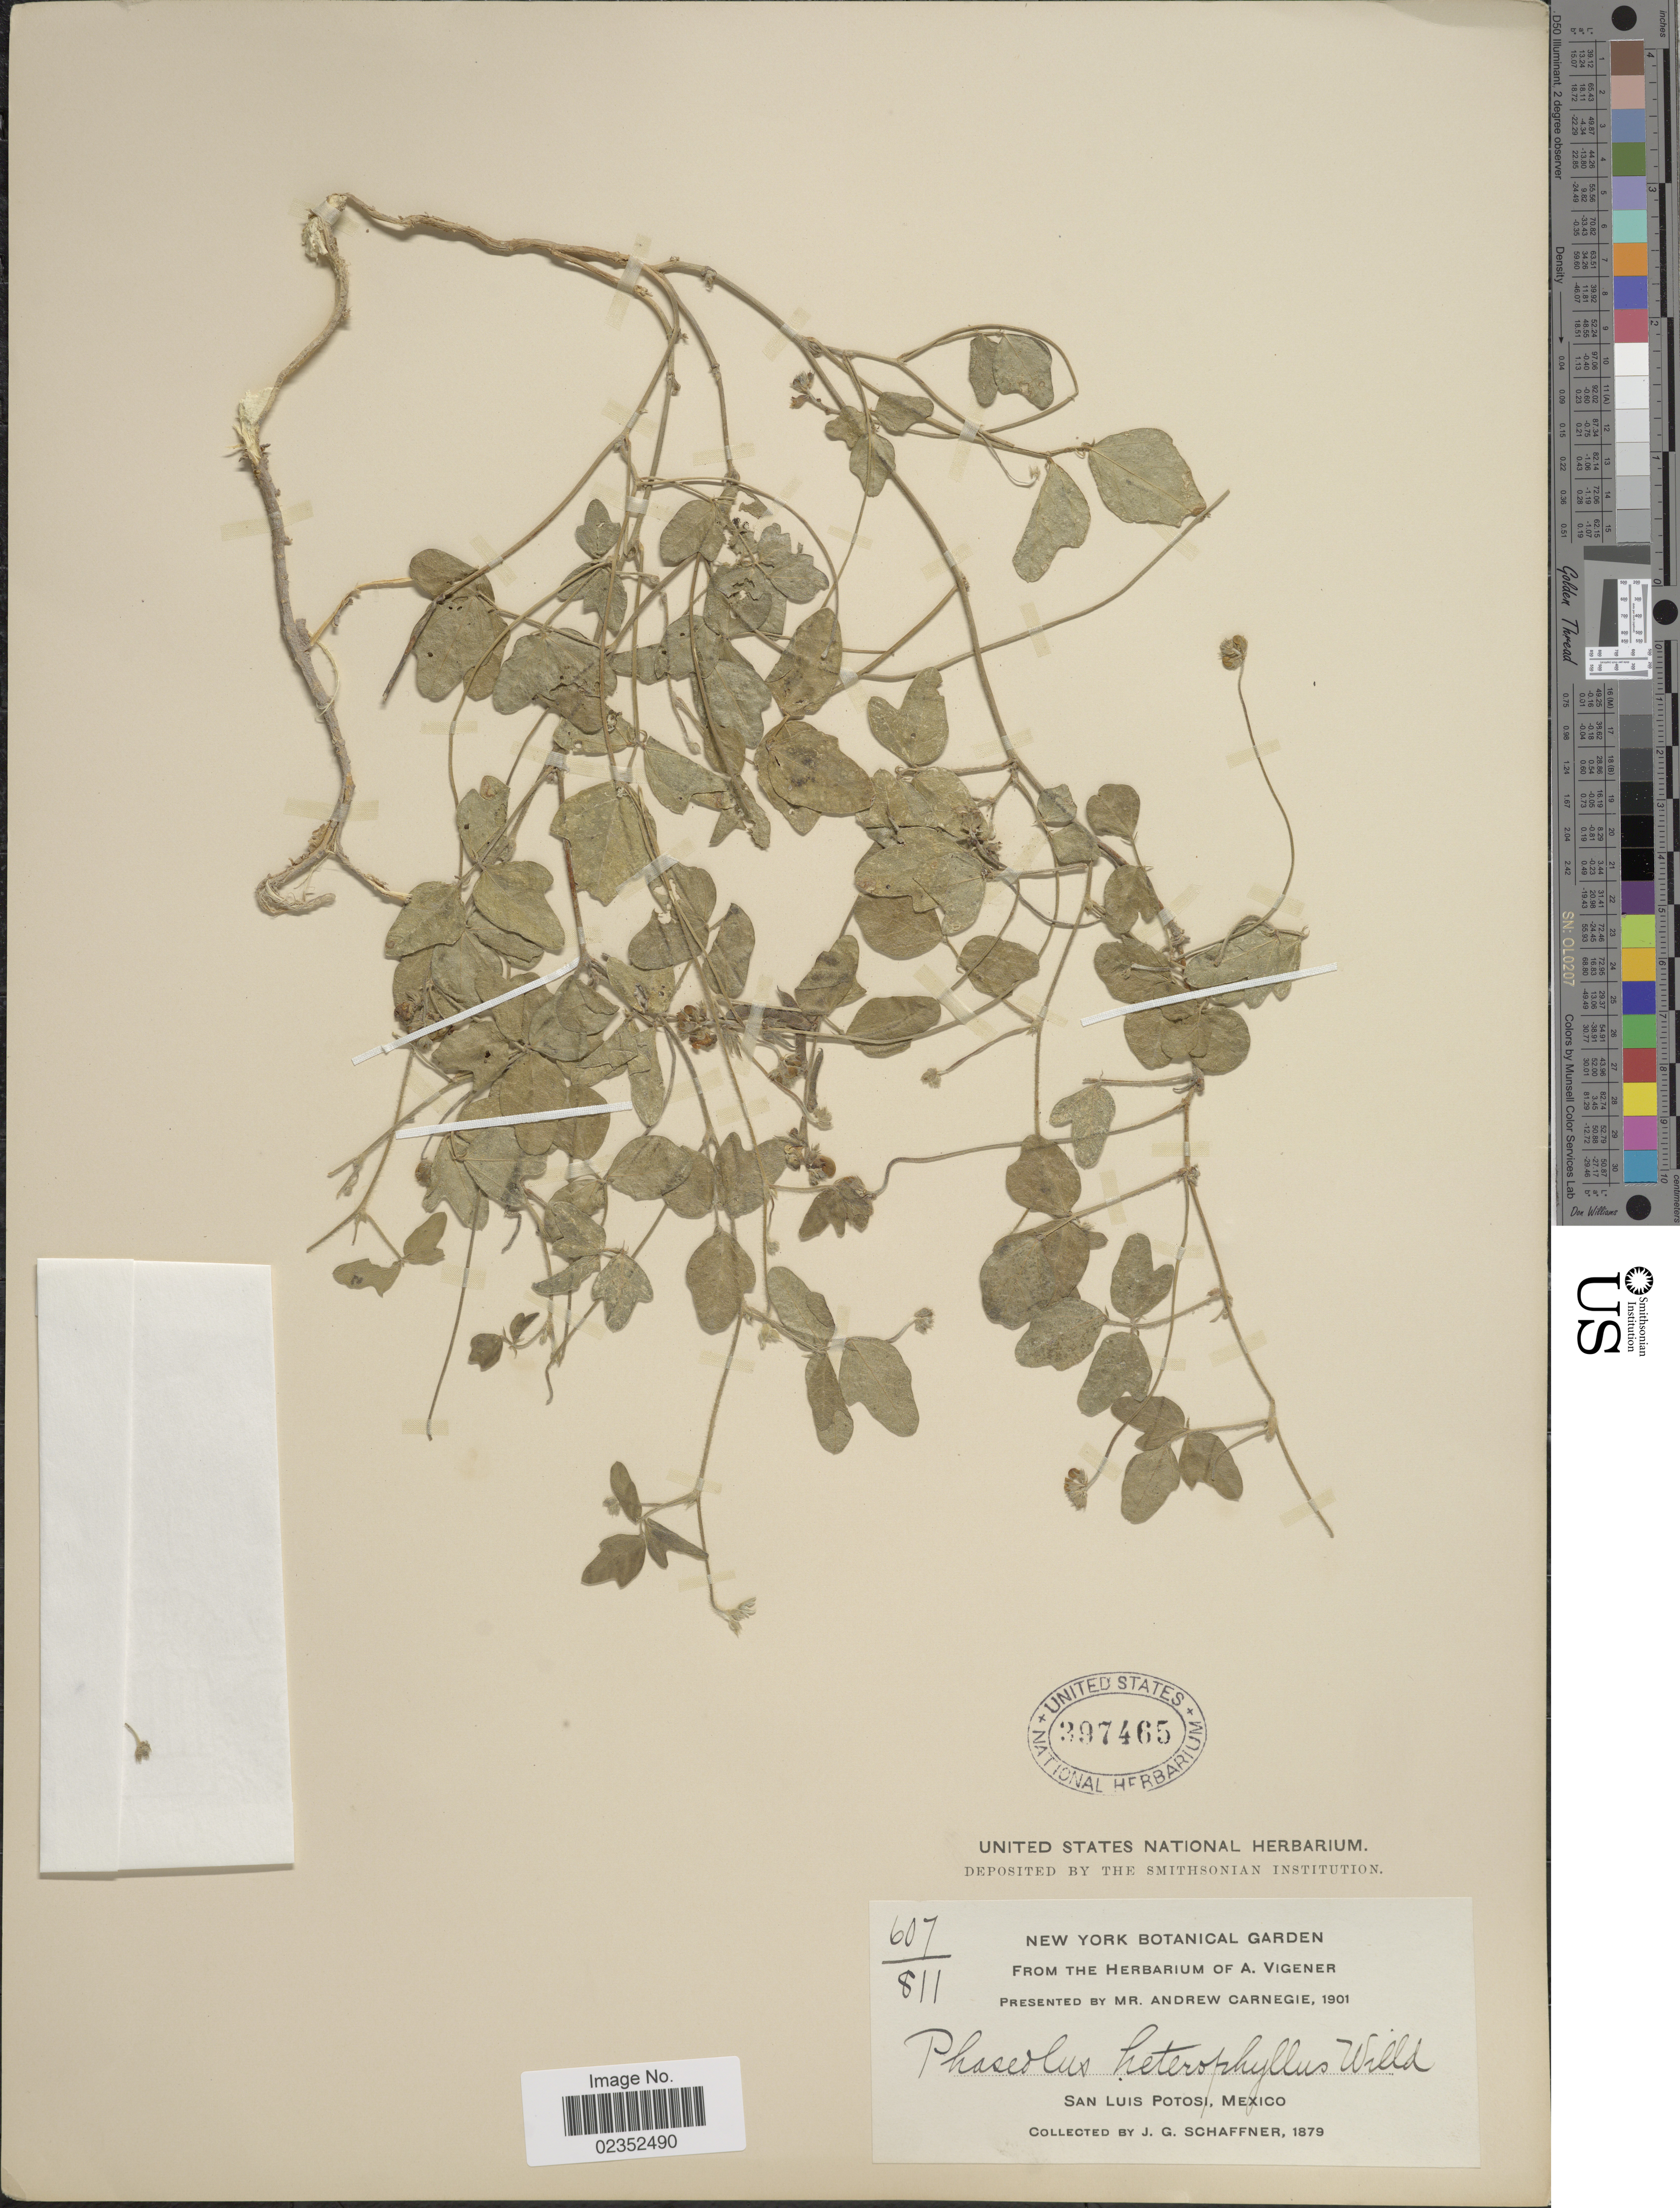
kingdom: Plantae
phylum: Tracheophyta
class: Magnoliopsida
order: Fabales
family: Fabaceae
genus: Macroptilium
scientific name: Macroptilium gibbosifolium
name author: (Ortega) A. Delgado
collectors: J. G. Schaffner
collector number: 607/811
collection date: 1879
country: Mexico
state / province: San Luis Potosí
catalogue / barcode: US 397465